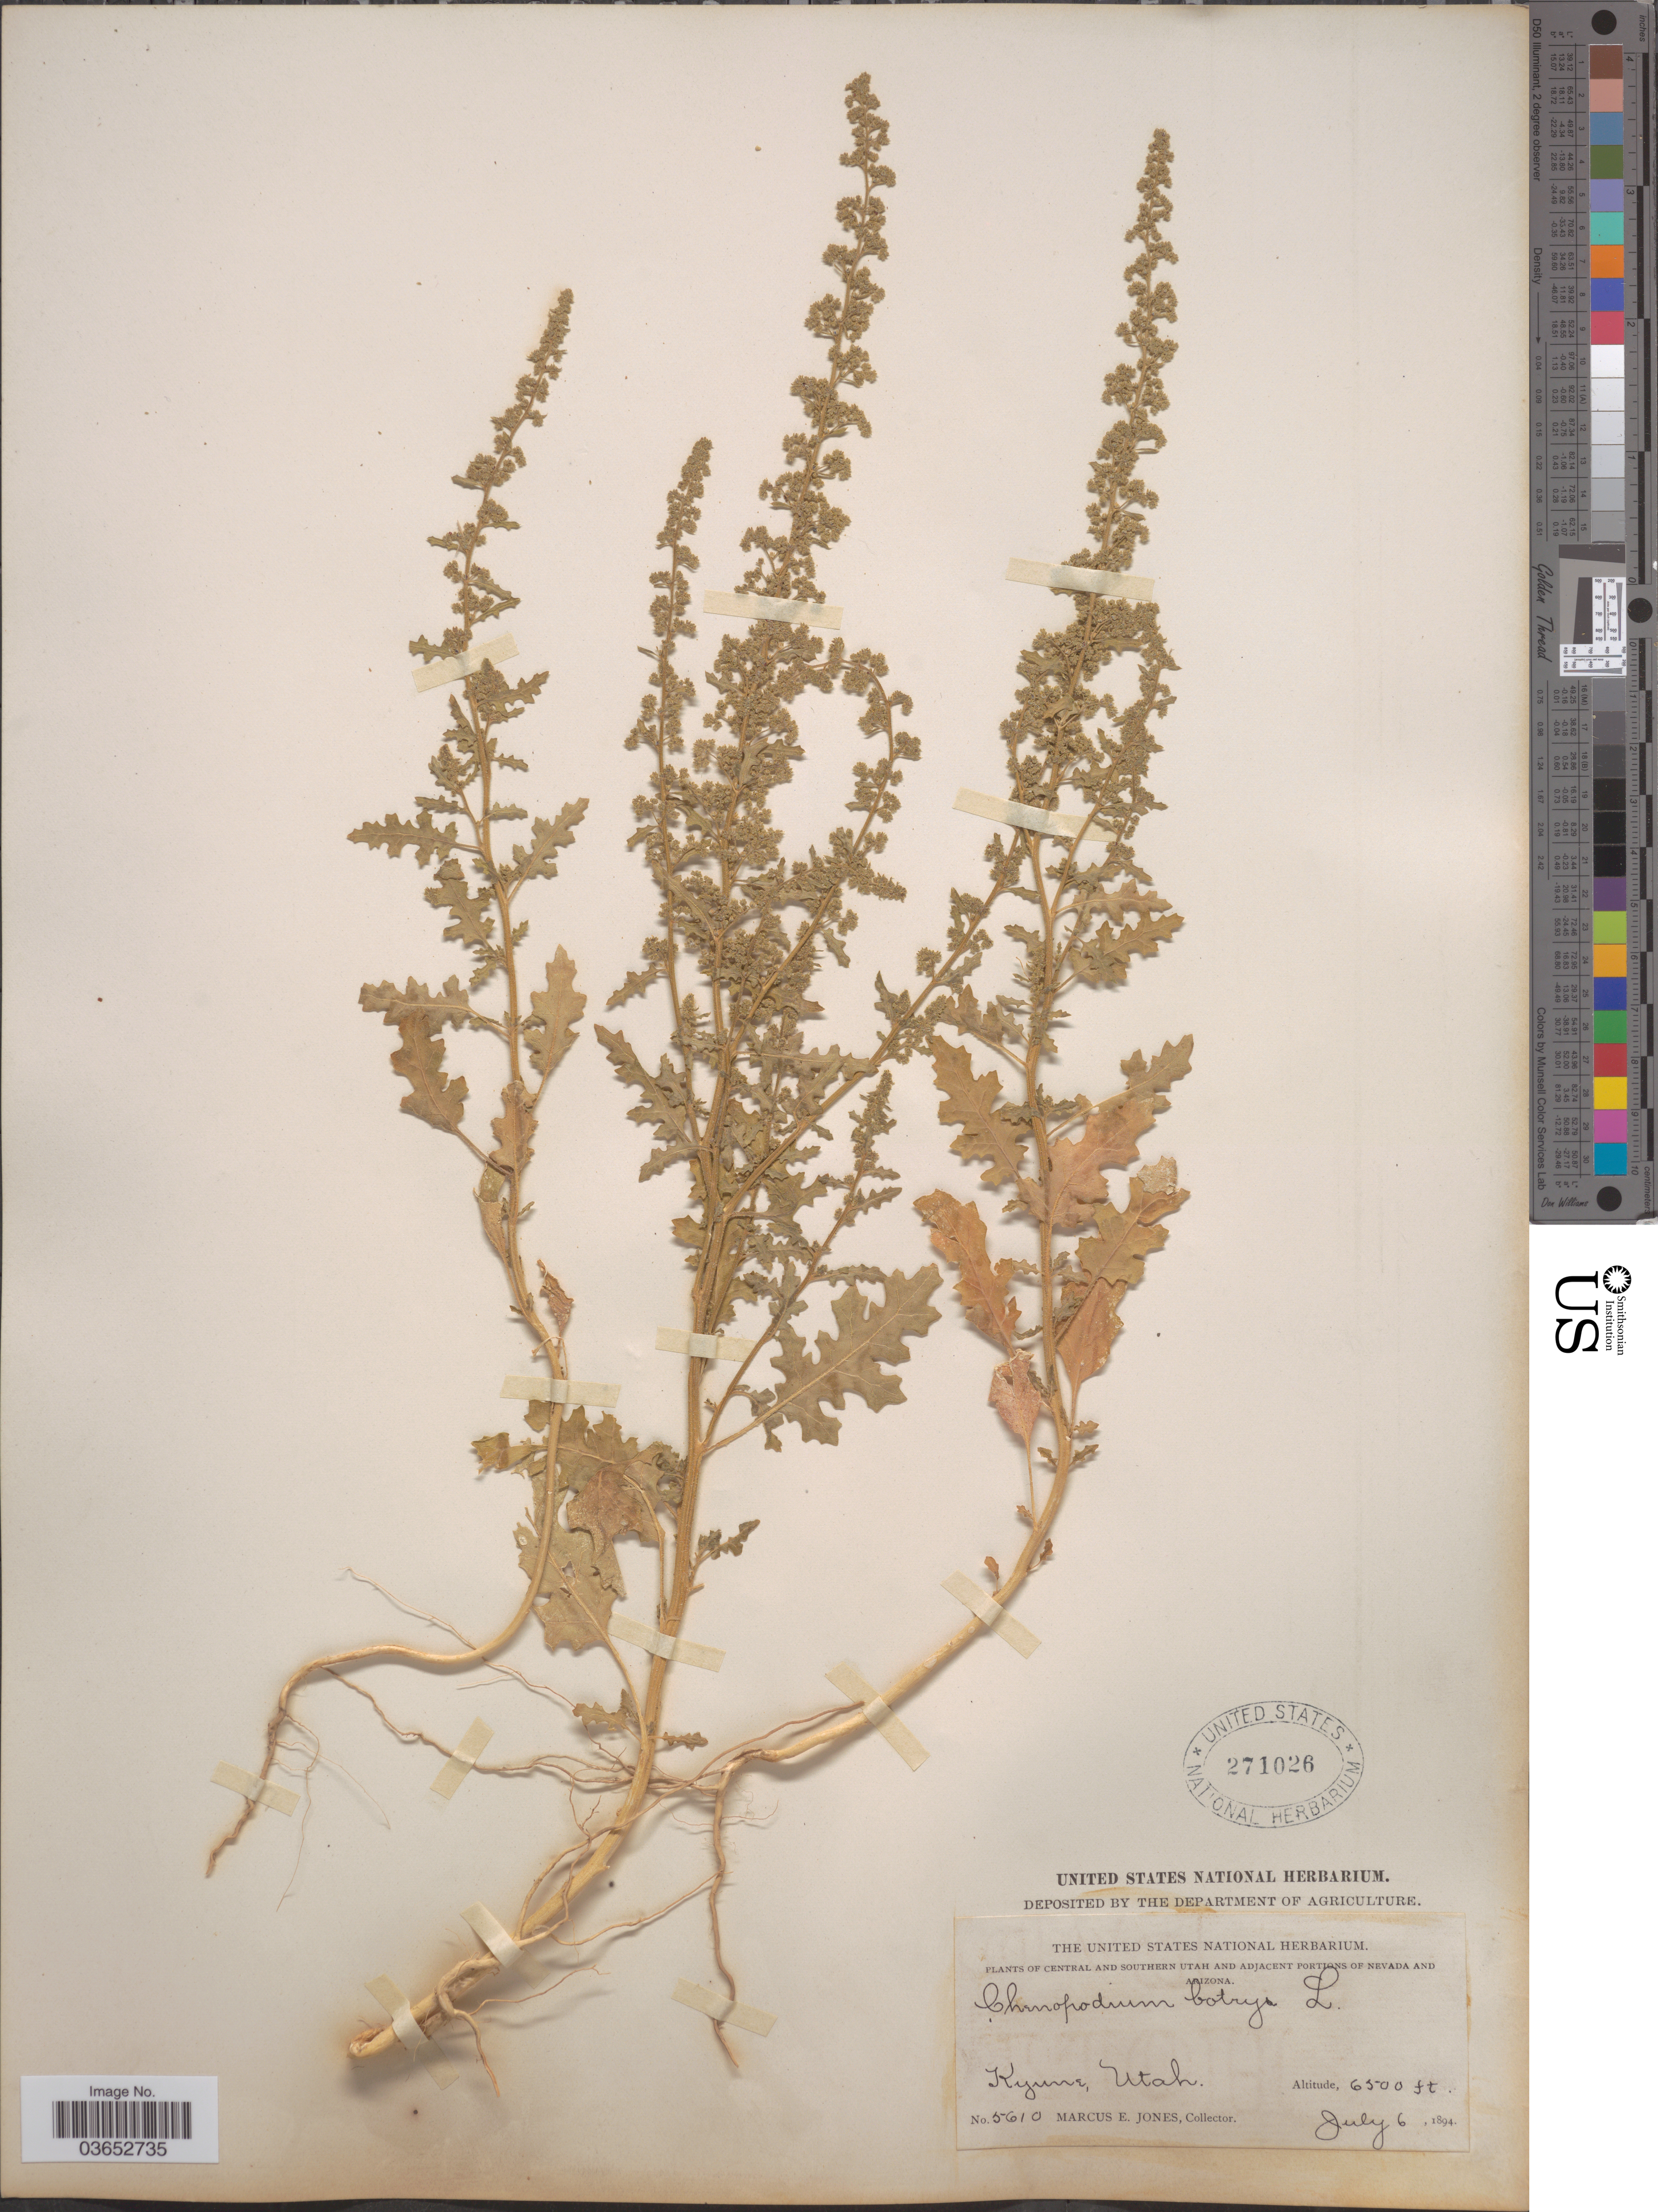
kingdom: Plantae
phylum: Tracheophyta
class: Magnoliopsida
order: Caryophyllales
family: Amaranthaceae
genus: Chenopodium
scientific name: Chenopodium botrys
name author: L.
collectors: M. E. Jones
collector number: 5610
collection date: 1894-07-06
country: United States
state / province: Utah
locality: Central and Southern Utah. Kyune.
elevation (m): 1981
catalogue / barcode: US 271026